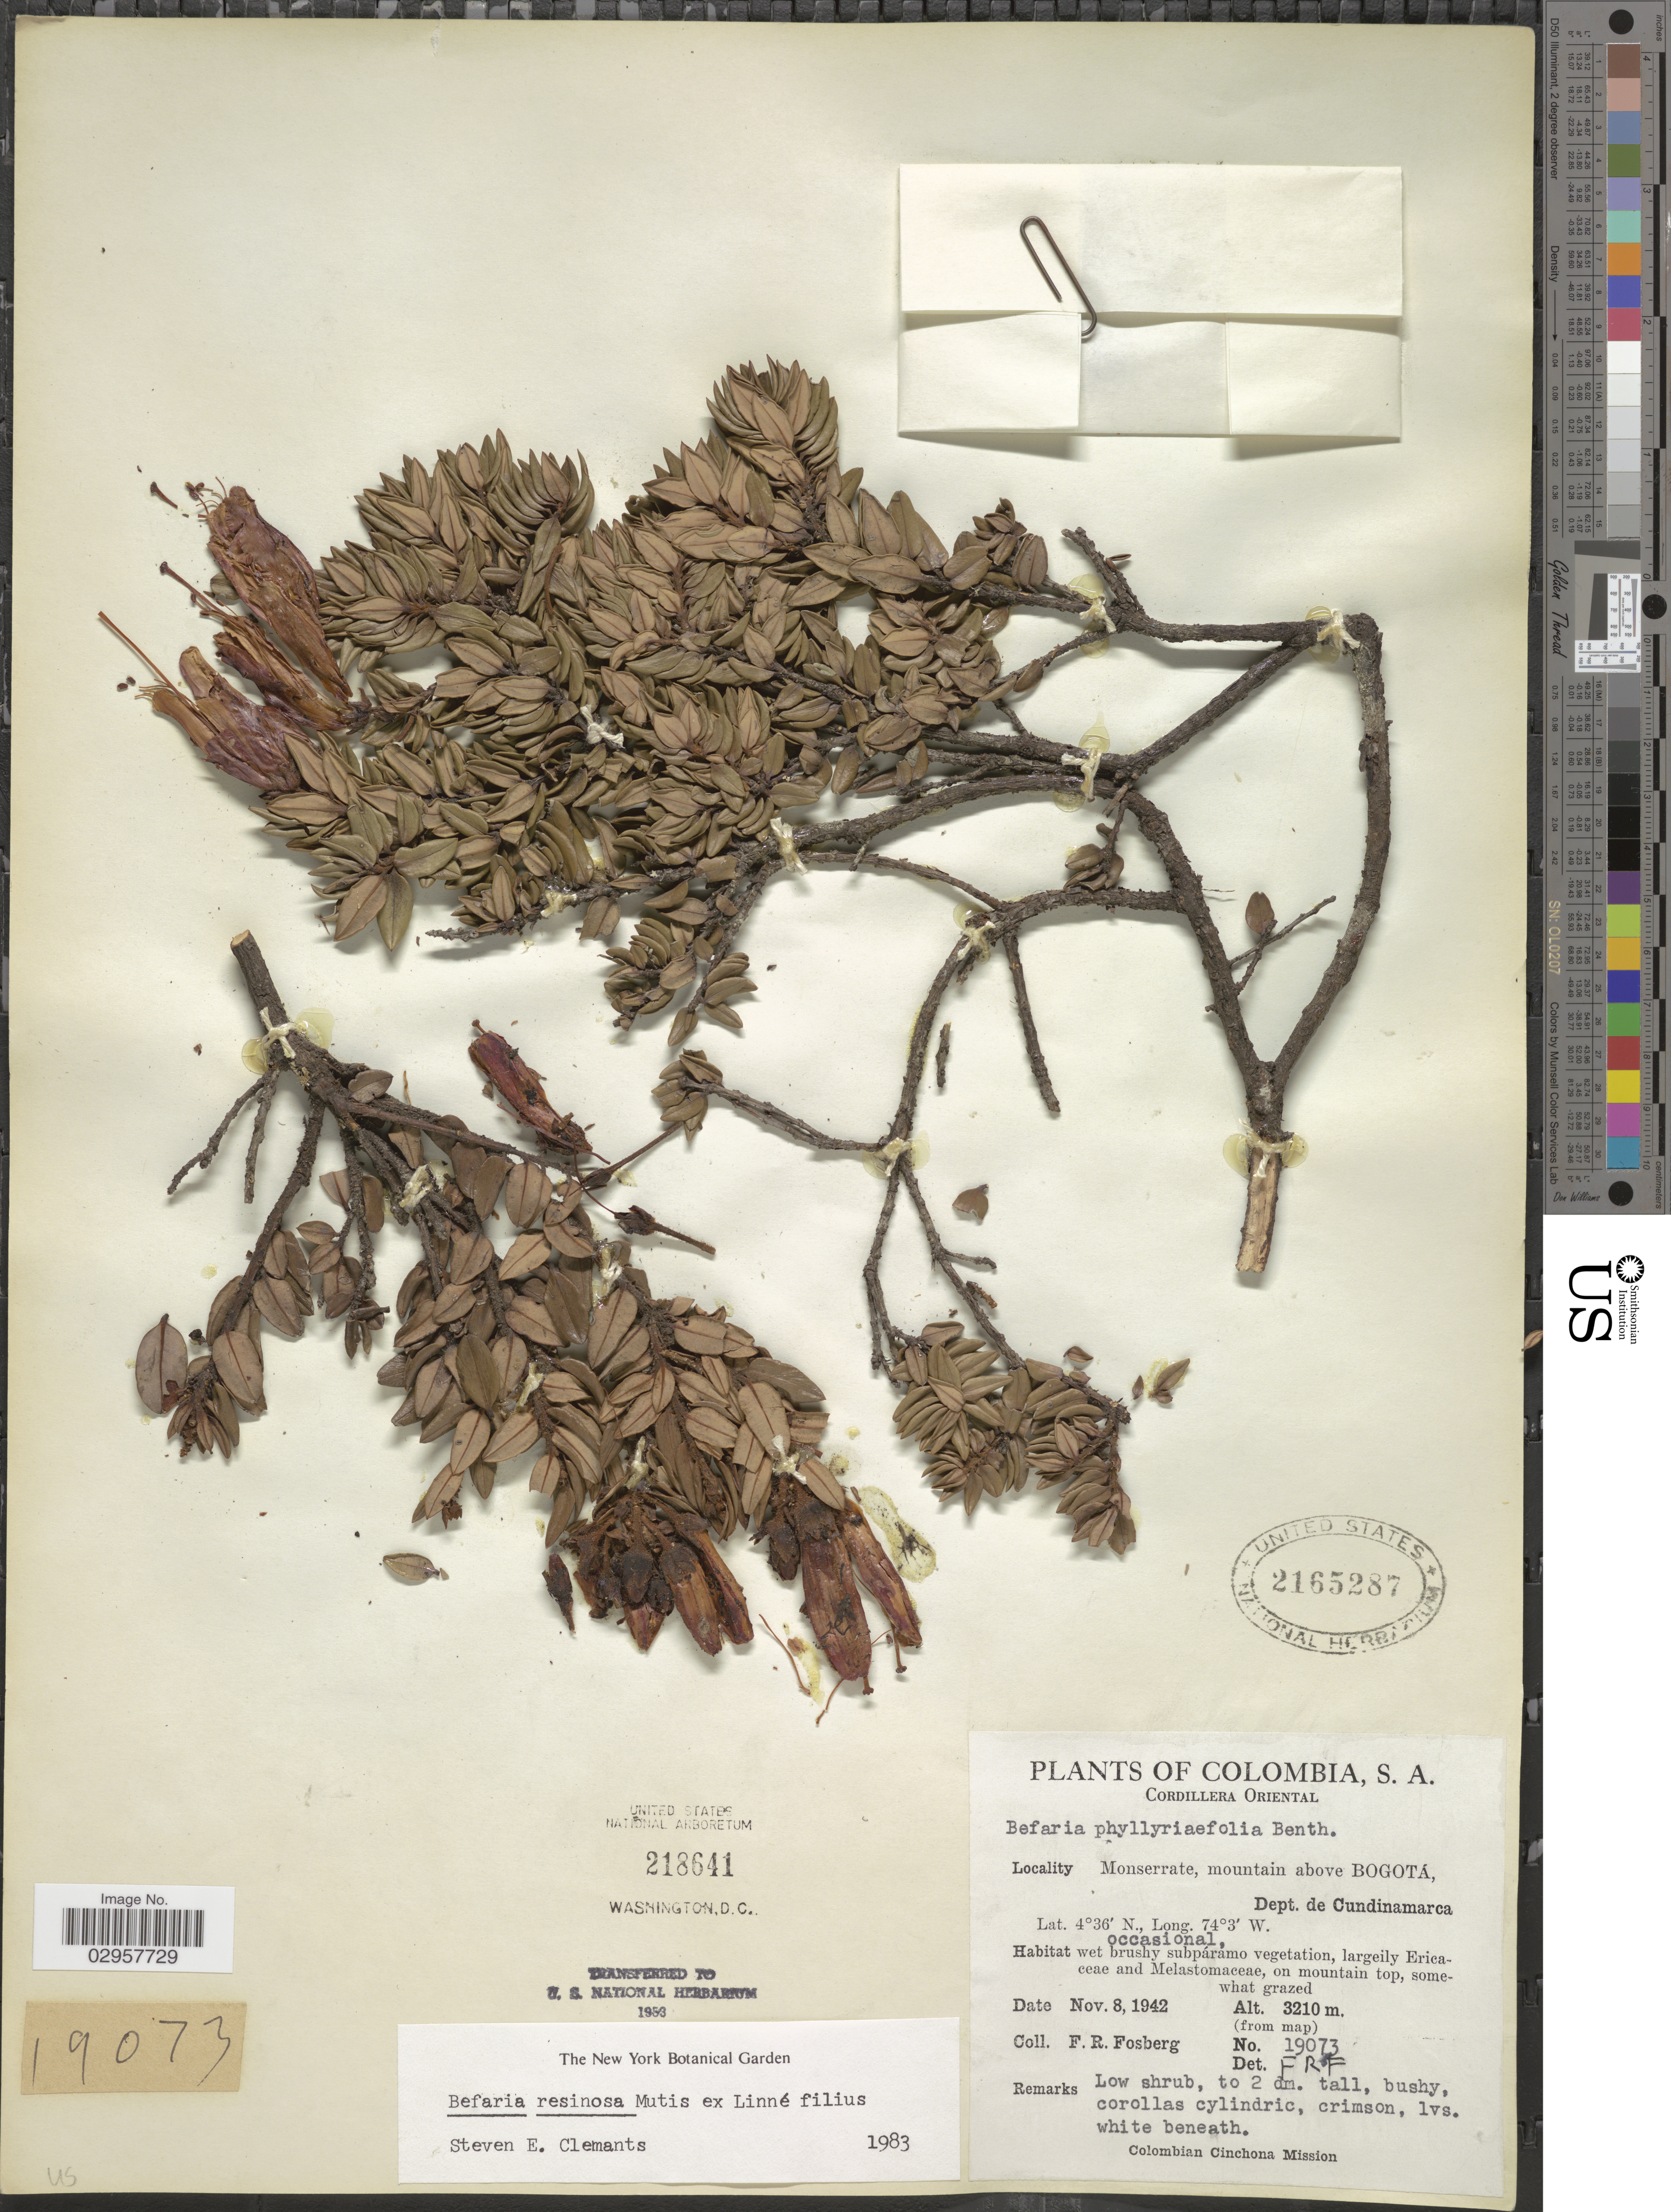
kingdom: Plantae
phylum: Tracheophyta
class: Magnoliopsida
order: Ericales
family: Ericaceae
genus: Befaria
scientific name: Befaria resinosa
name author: Mutis ex L. f.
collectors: F. R. Fosberg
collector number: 19073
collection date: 1942-11-08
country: Colombia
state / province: Cundinamarca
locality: Dept. de Cundinamarca. Cordillera Oriental. Monserrate, mountain above Bogotá.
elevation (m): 3210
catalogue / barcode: US 2165287